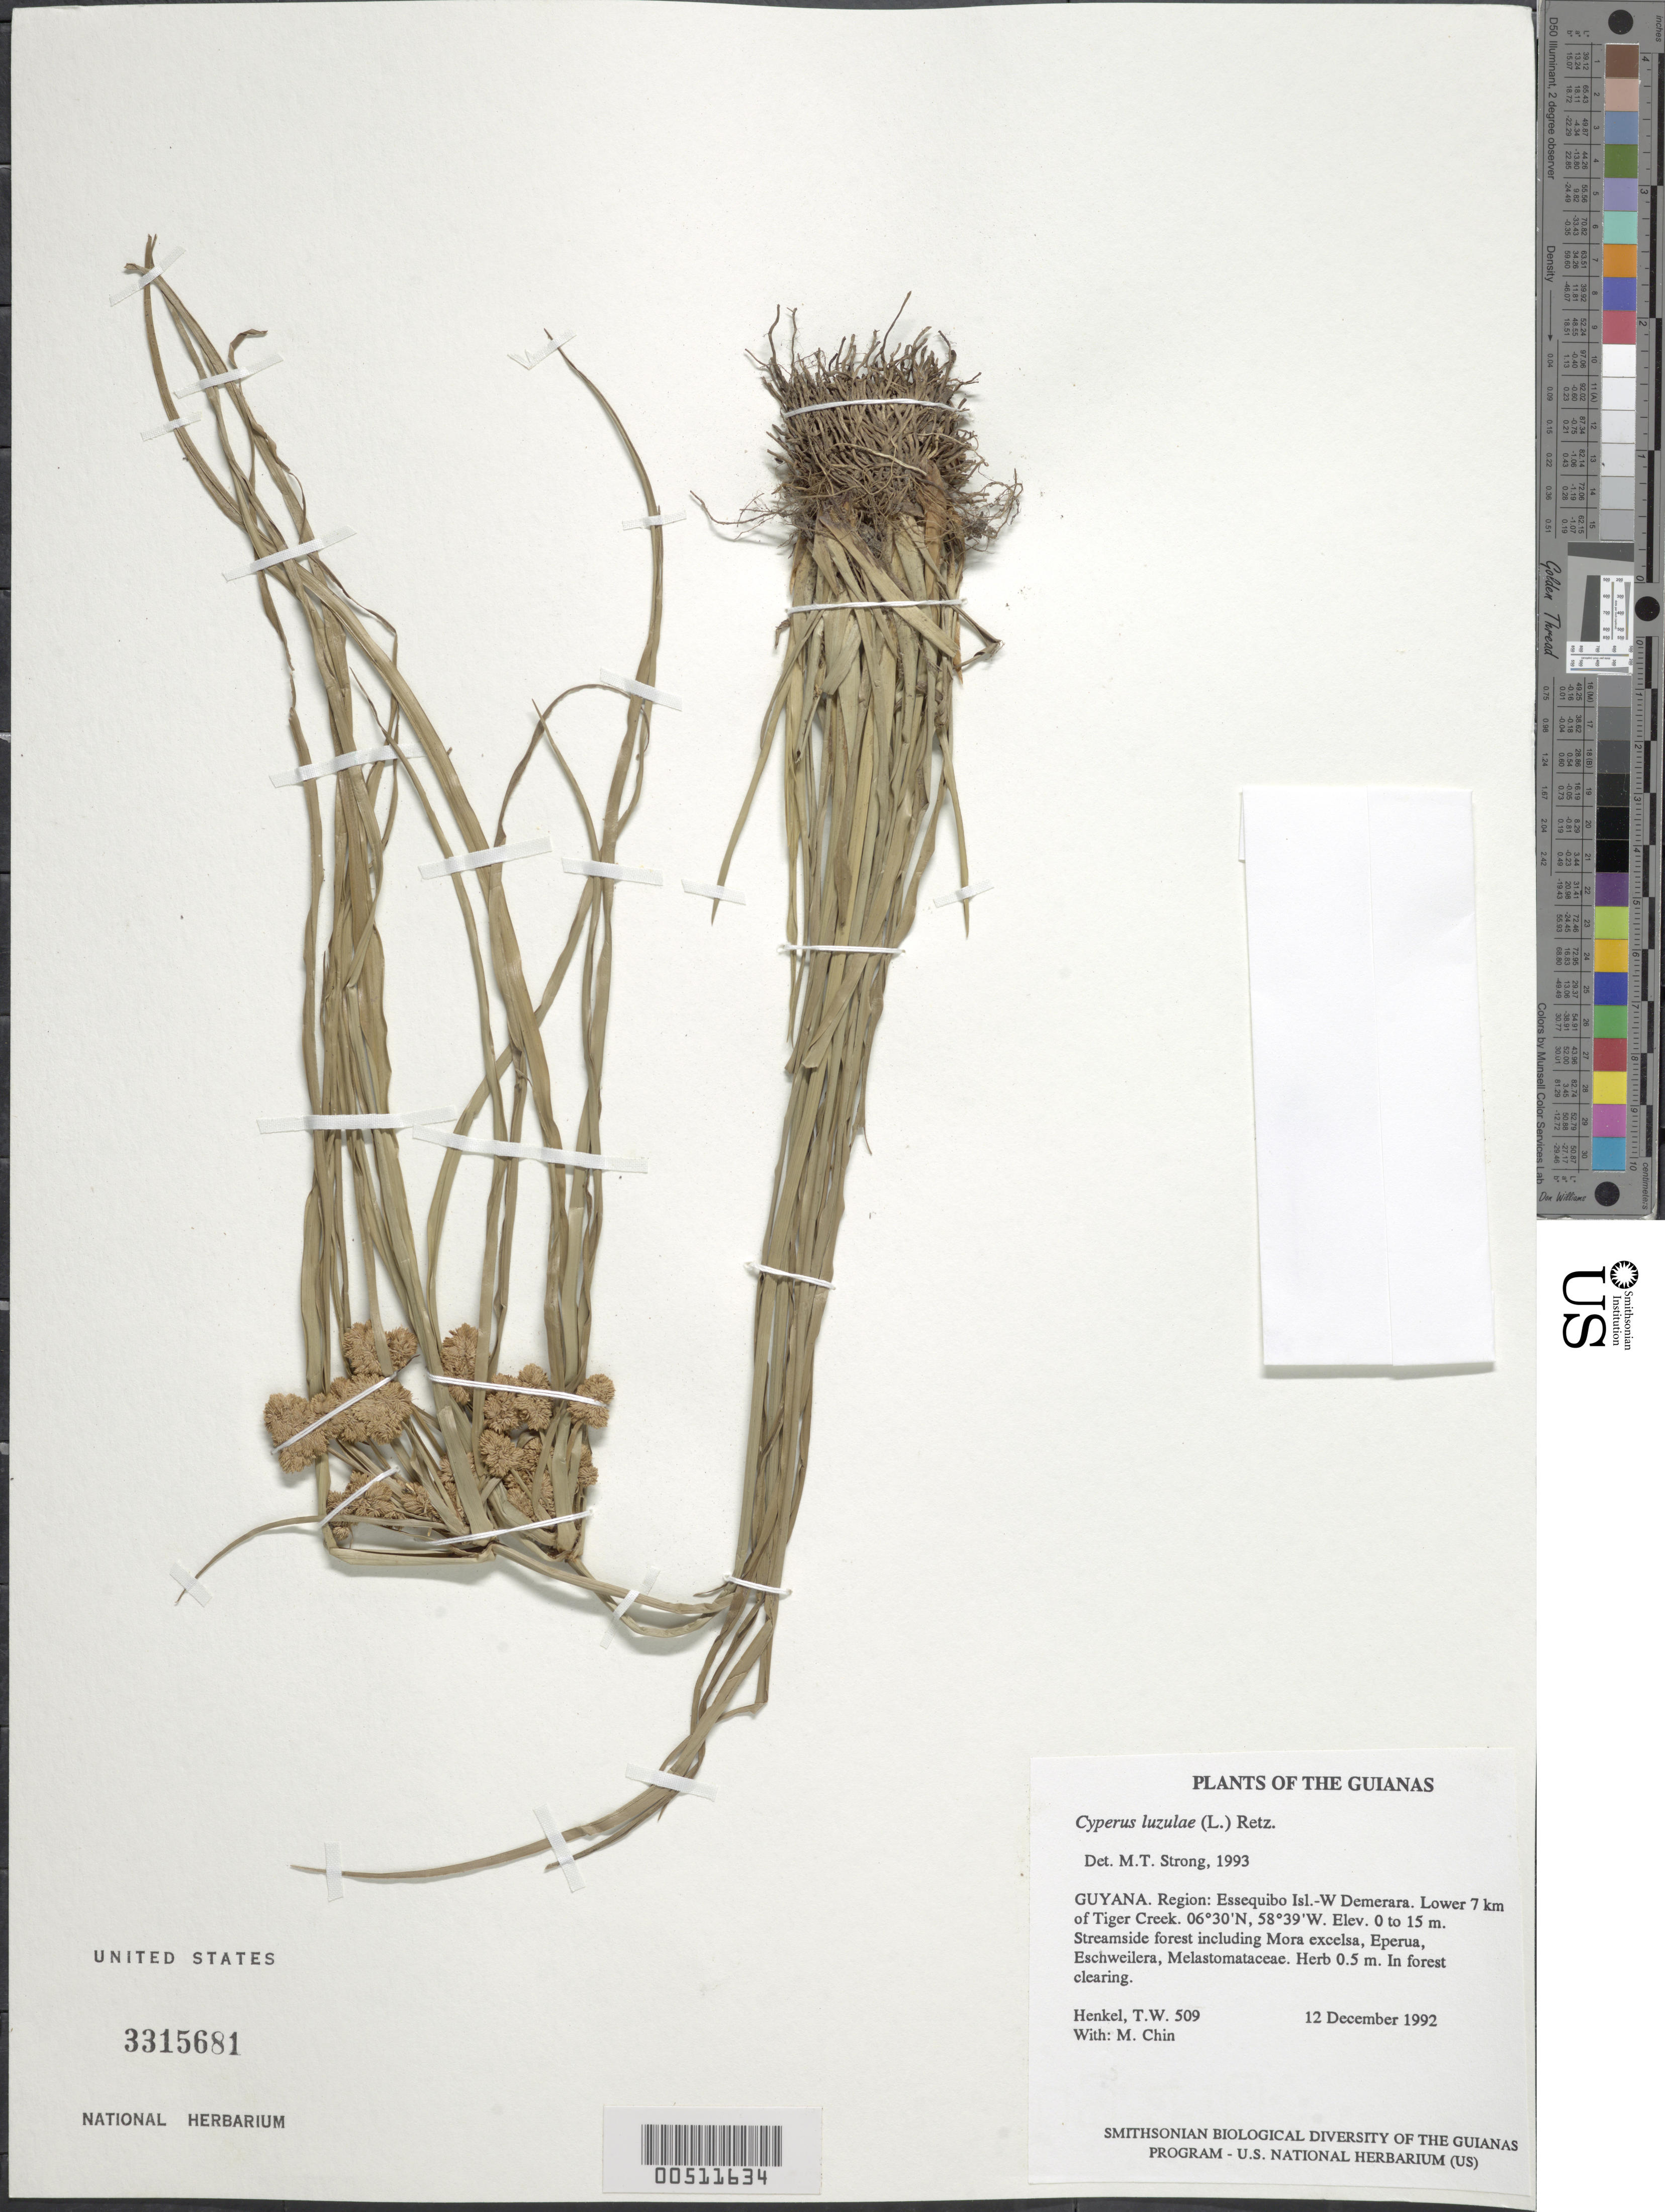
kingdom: Plantae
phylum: Tracheophyta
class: Liliopsida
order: Poales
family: Cyperaceae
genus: Cyperus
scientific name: Cyperus luzulae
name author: (L.) Rottb. ex Retz.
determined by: Strong, M. T., (US), Smithsonian Institution - National Museum of Natural History (UNITED STATES)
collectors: T. Henkel & M. Chin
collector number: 509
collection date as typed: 12 December 1992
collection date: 1992-12-12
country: Guyana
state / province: Essequibo Isl-W. Demerara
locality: Lower 7 km of Tiger Creek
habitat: Streamside forest including Mora excelsa, Eperua, Eschweilera, Melastomataceae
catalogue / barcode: US 3315681